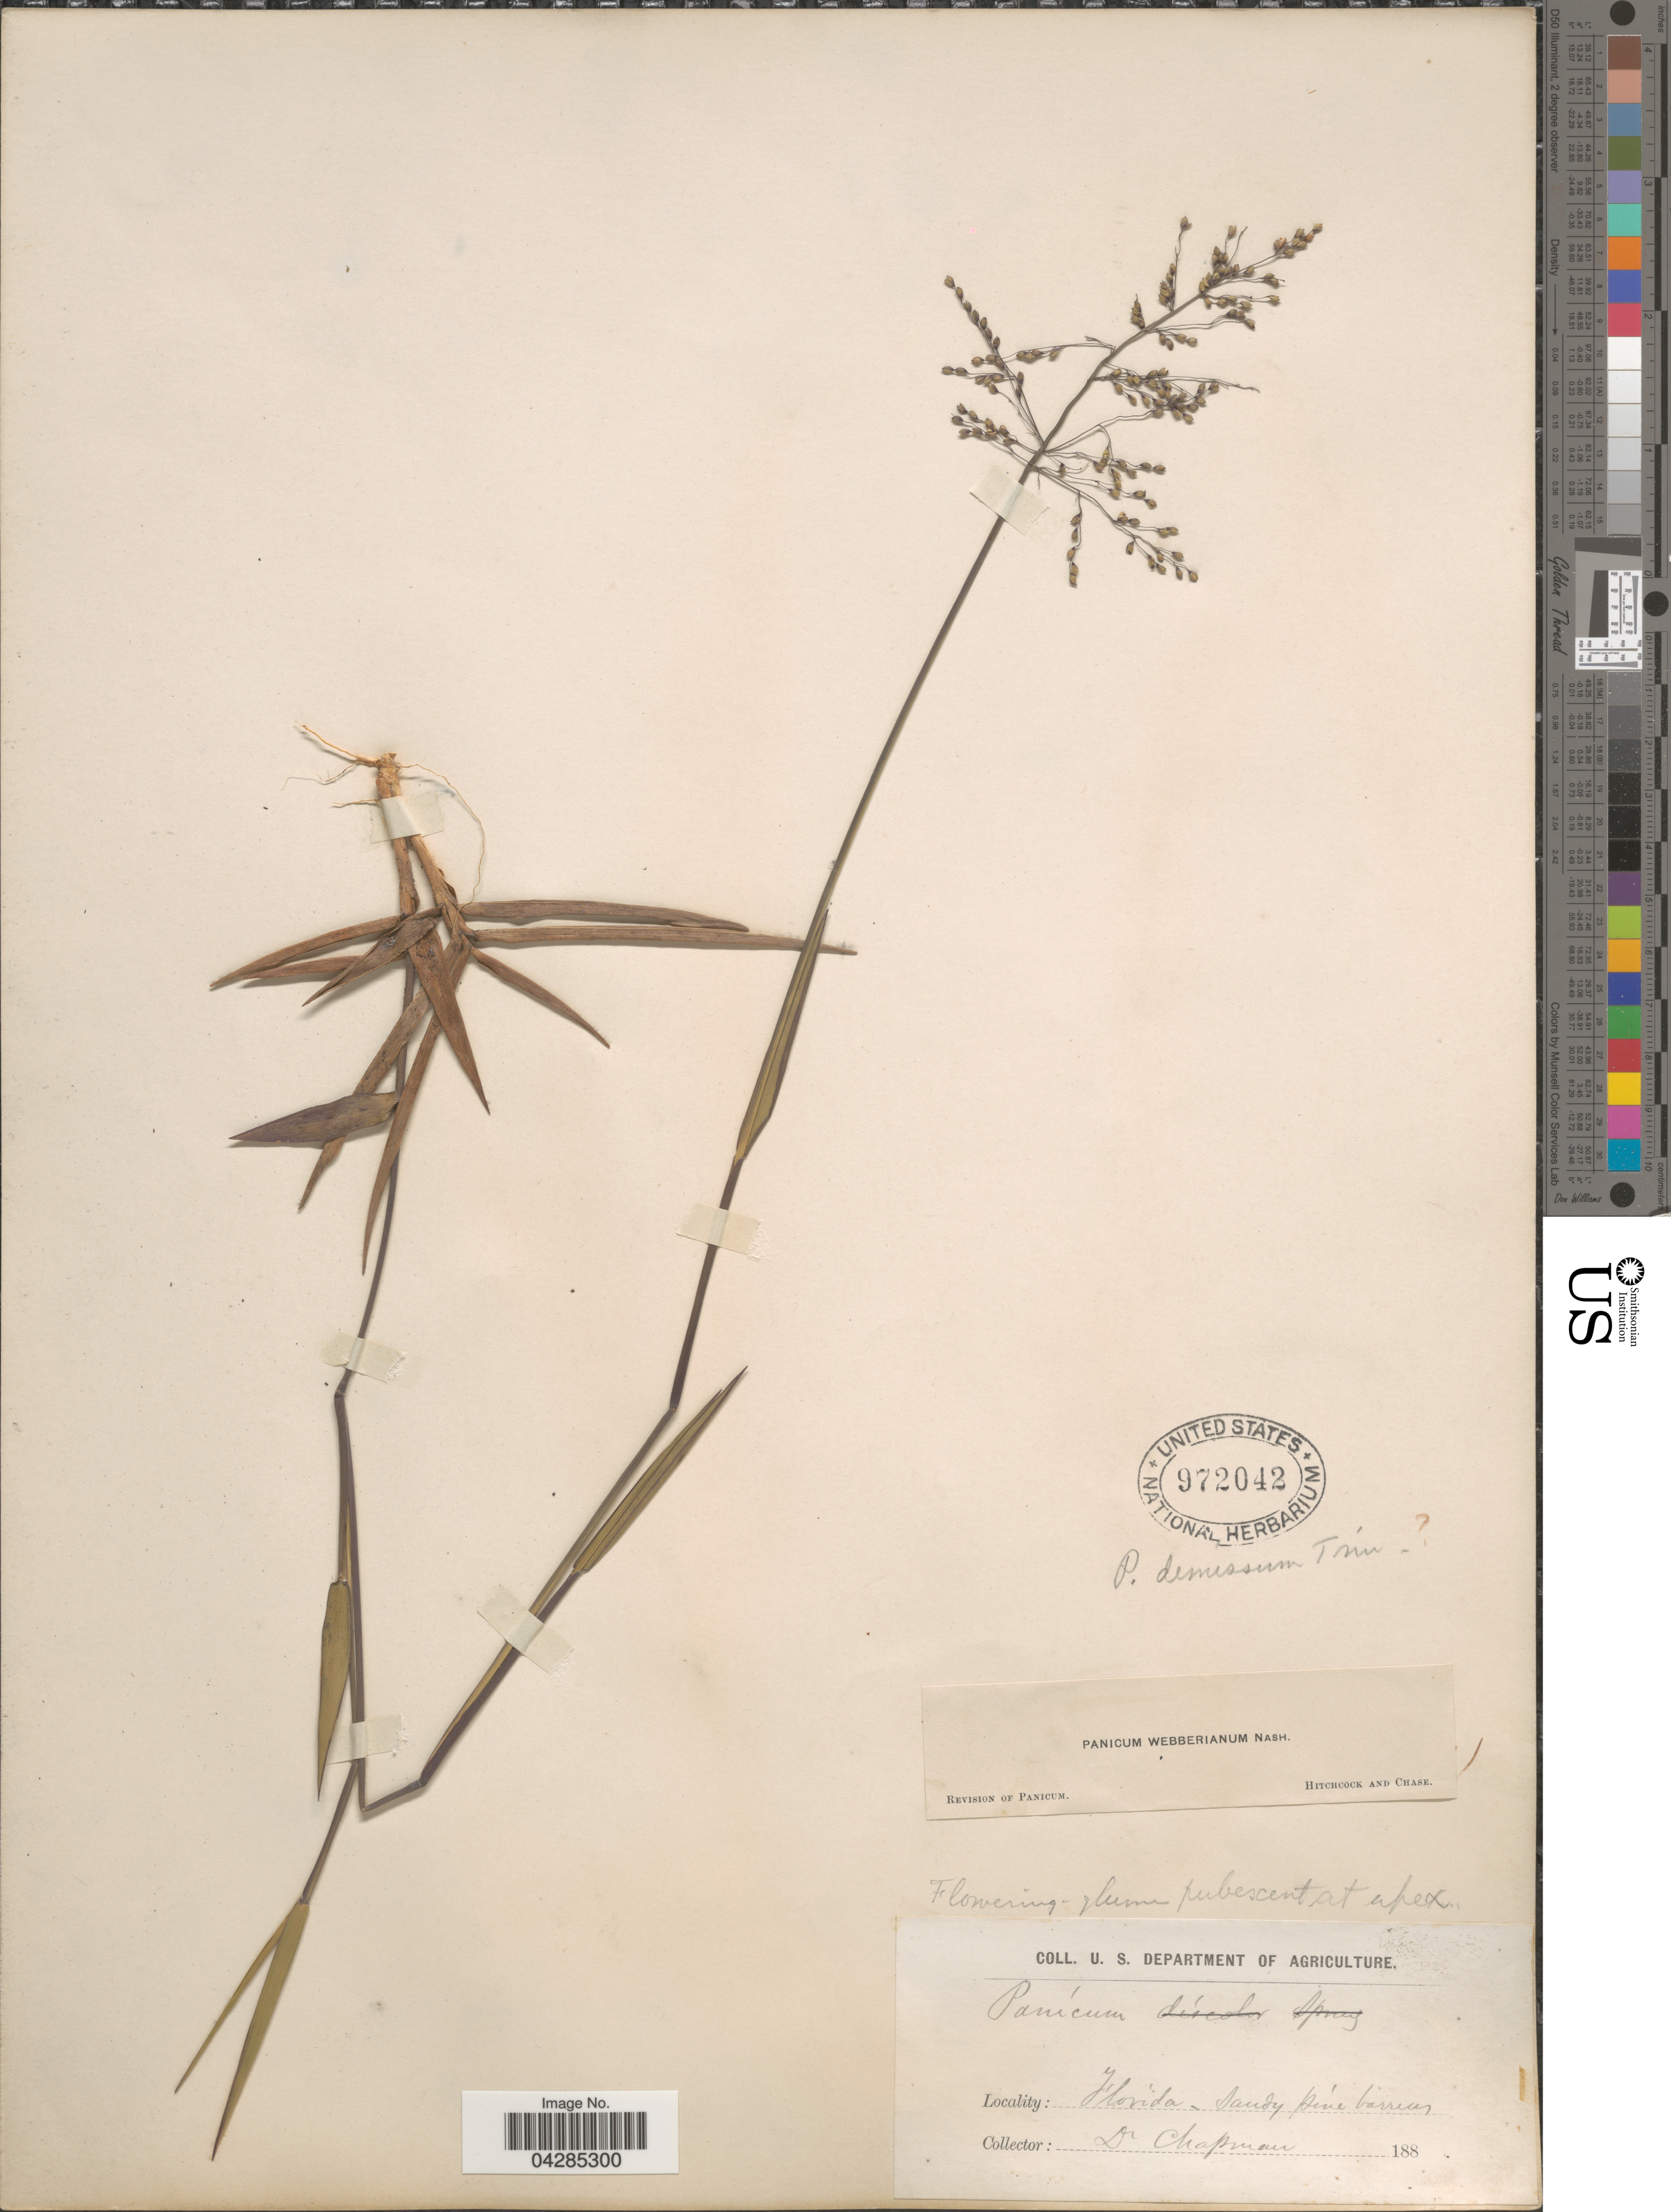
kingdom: Plantae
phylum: Tracheophyta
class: Liliopsida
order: Poales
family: Poaceae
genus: Dichanthelium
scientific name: Dichanthelium portoricense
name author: (Desv. ex Ham.) B.F. Hansen & Wunderlin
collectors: A. Chapman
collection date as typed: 188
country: United States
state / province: Florida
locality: Sandy pine barrens.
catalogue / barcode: US 972042